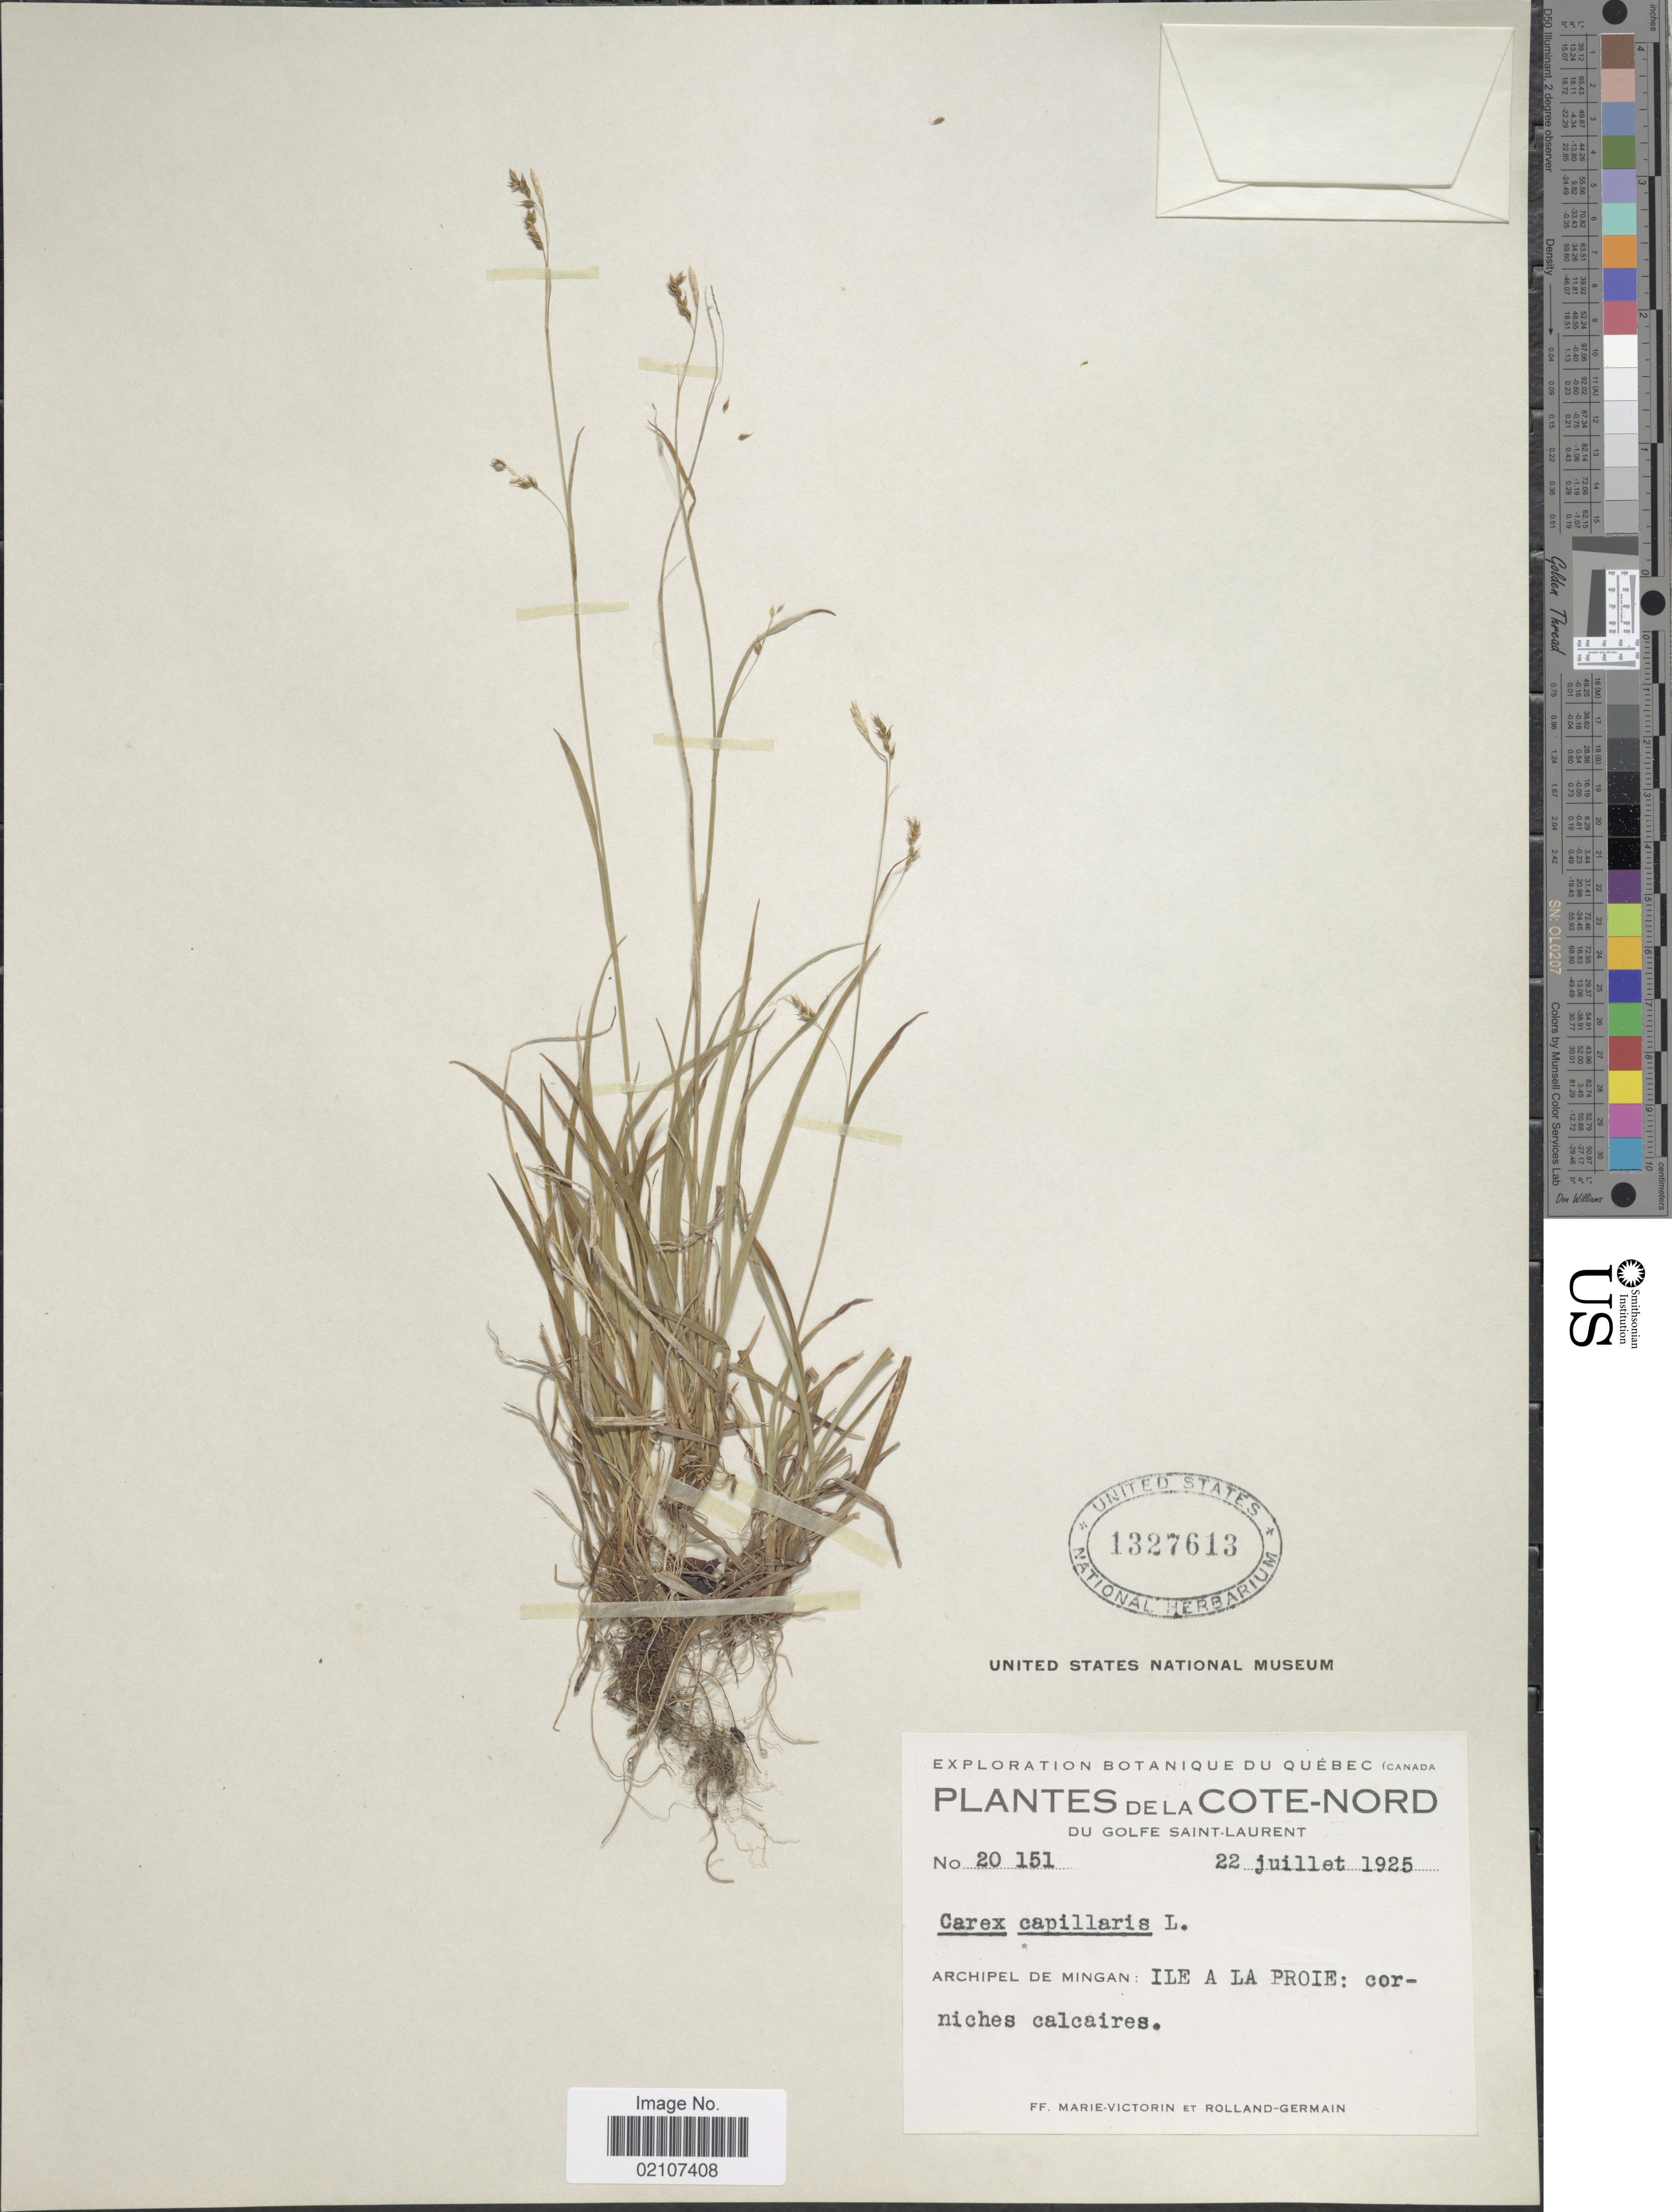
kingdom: Plantae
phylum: Tracheophyta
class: Liliopsida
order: Poales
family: Cyperaceae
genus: Carex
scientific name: Carex capillaris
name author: L.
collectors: F. Marie-Victorin & Rolland-Germain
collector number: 20151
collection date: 1925-07-22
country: Canada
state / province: Quebec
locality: De La Cote-Nord Du Golfe Saint-laurent, Archipel de Mingan: Ile A La Proie: corniches calcaires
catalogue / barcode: US 1327613